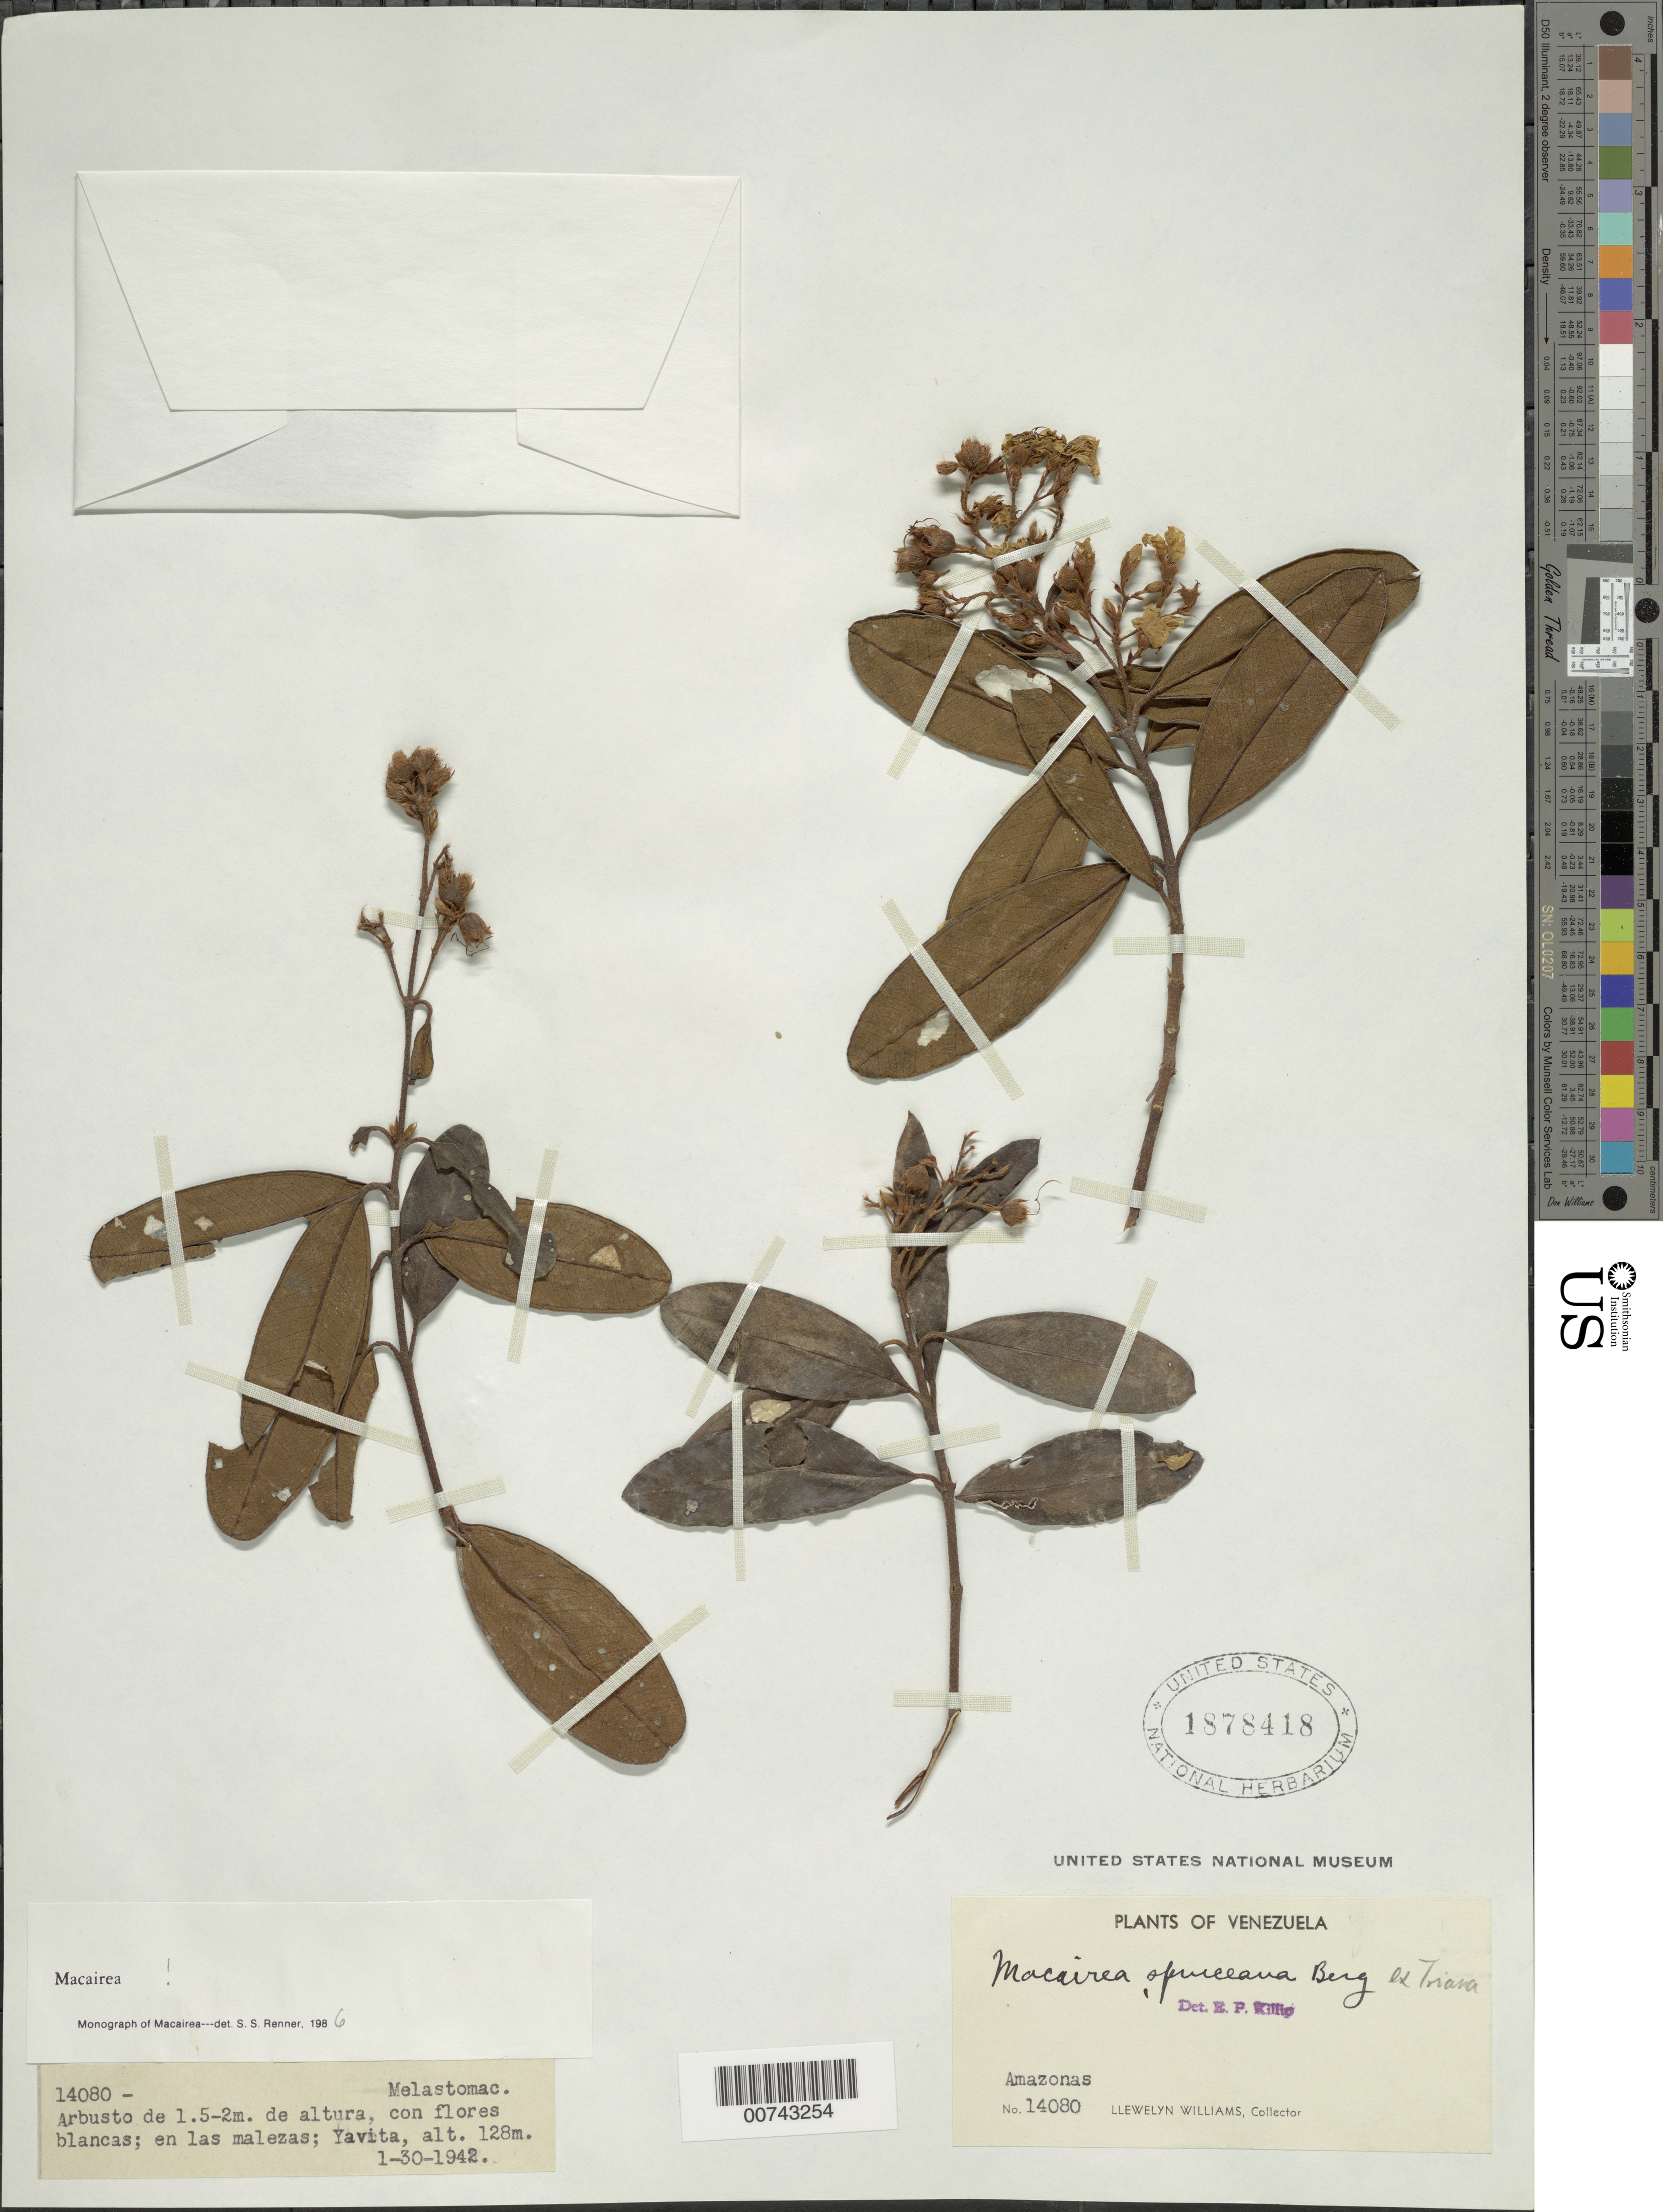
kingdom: Plantae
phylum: Tracheophyta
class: Magnoliopsida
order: Myrtales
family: Melastomataceae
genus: Macairea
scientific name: Macairea spruceana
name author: O. Berg ex Triana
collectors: Ll. Williams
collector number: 14080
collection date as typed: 30-Jan-42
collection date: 1942-01-30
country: Venezuela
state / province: Amazonas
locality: Yavita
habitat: Malezas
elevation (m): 128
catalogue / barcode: US 1878418